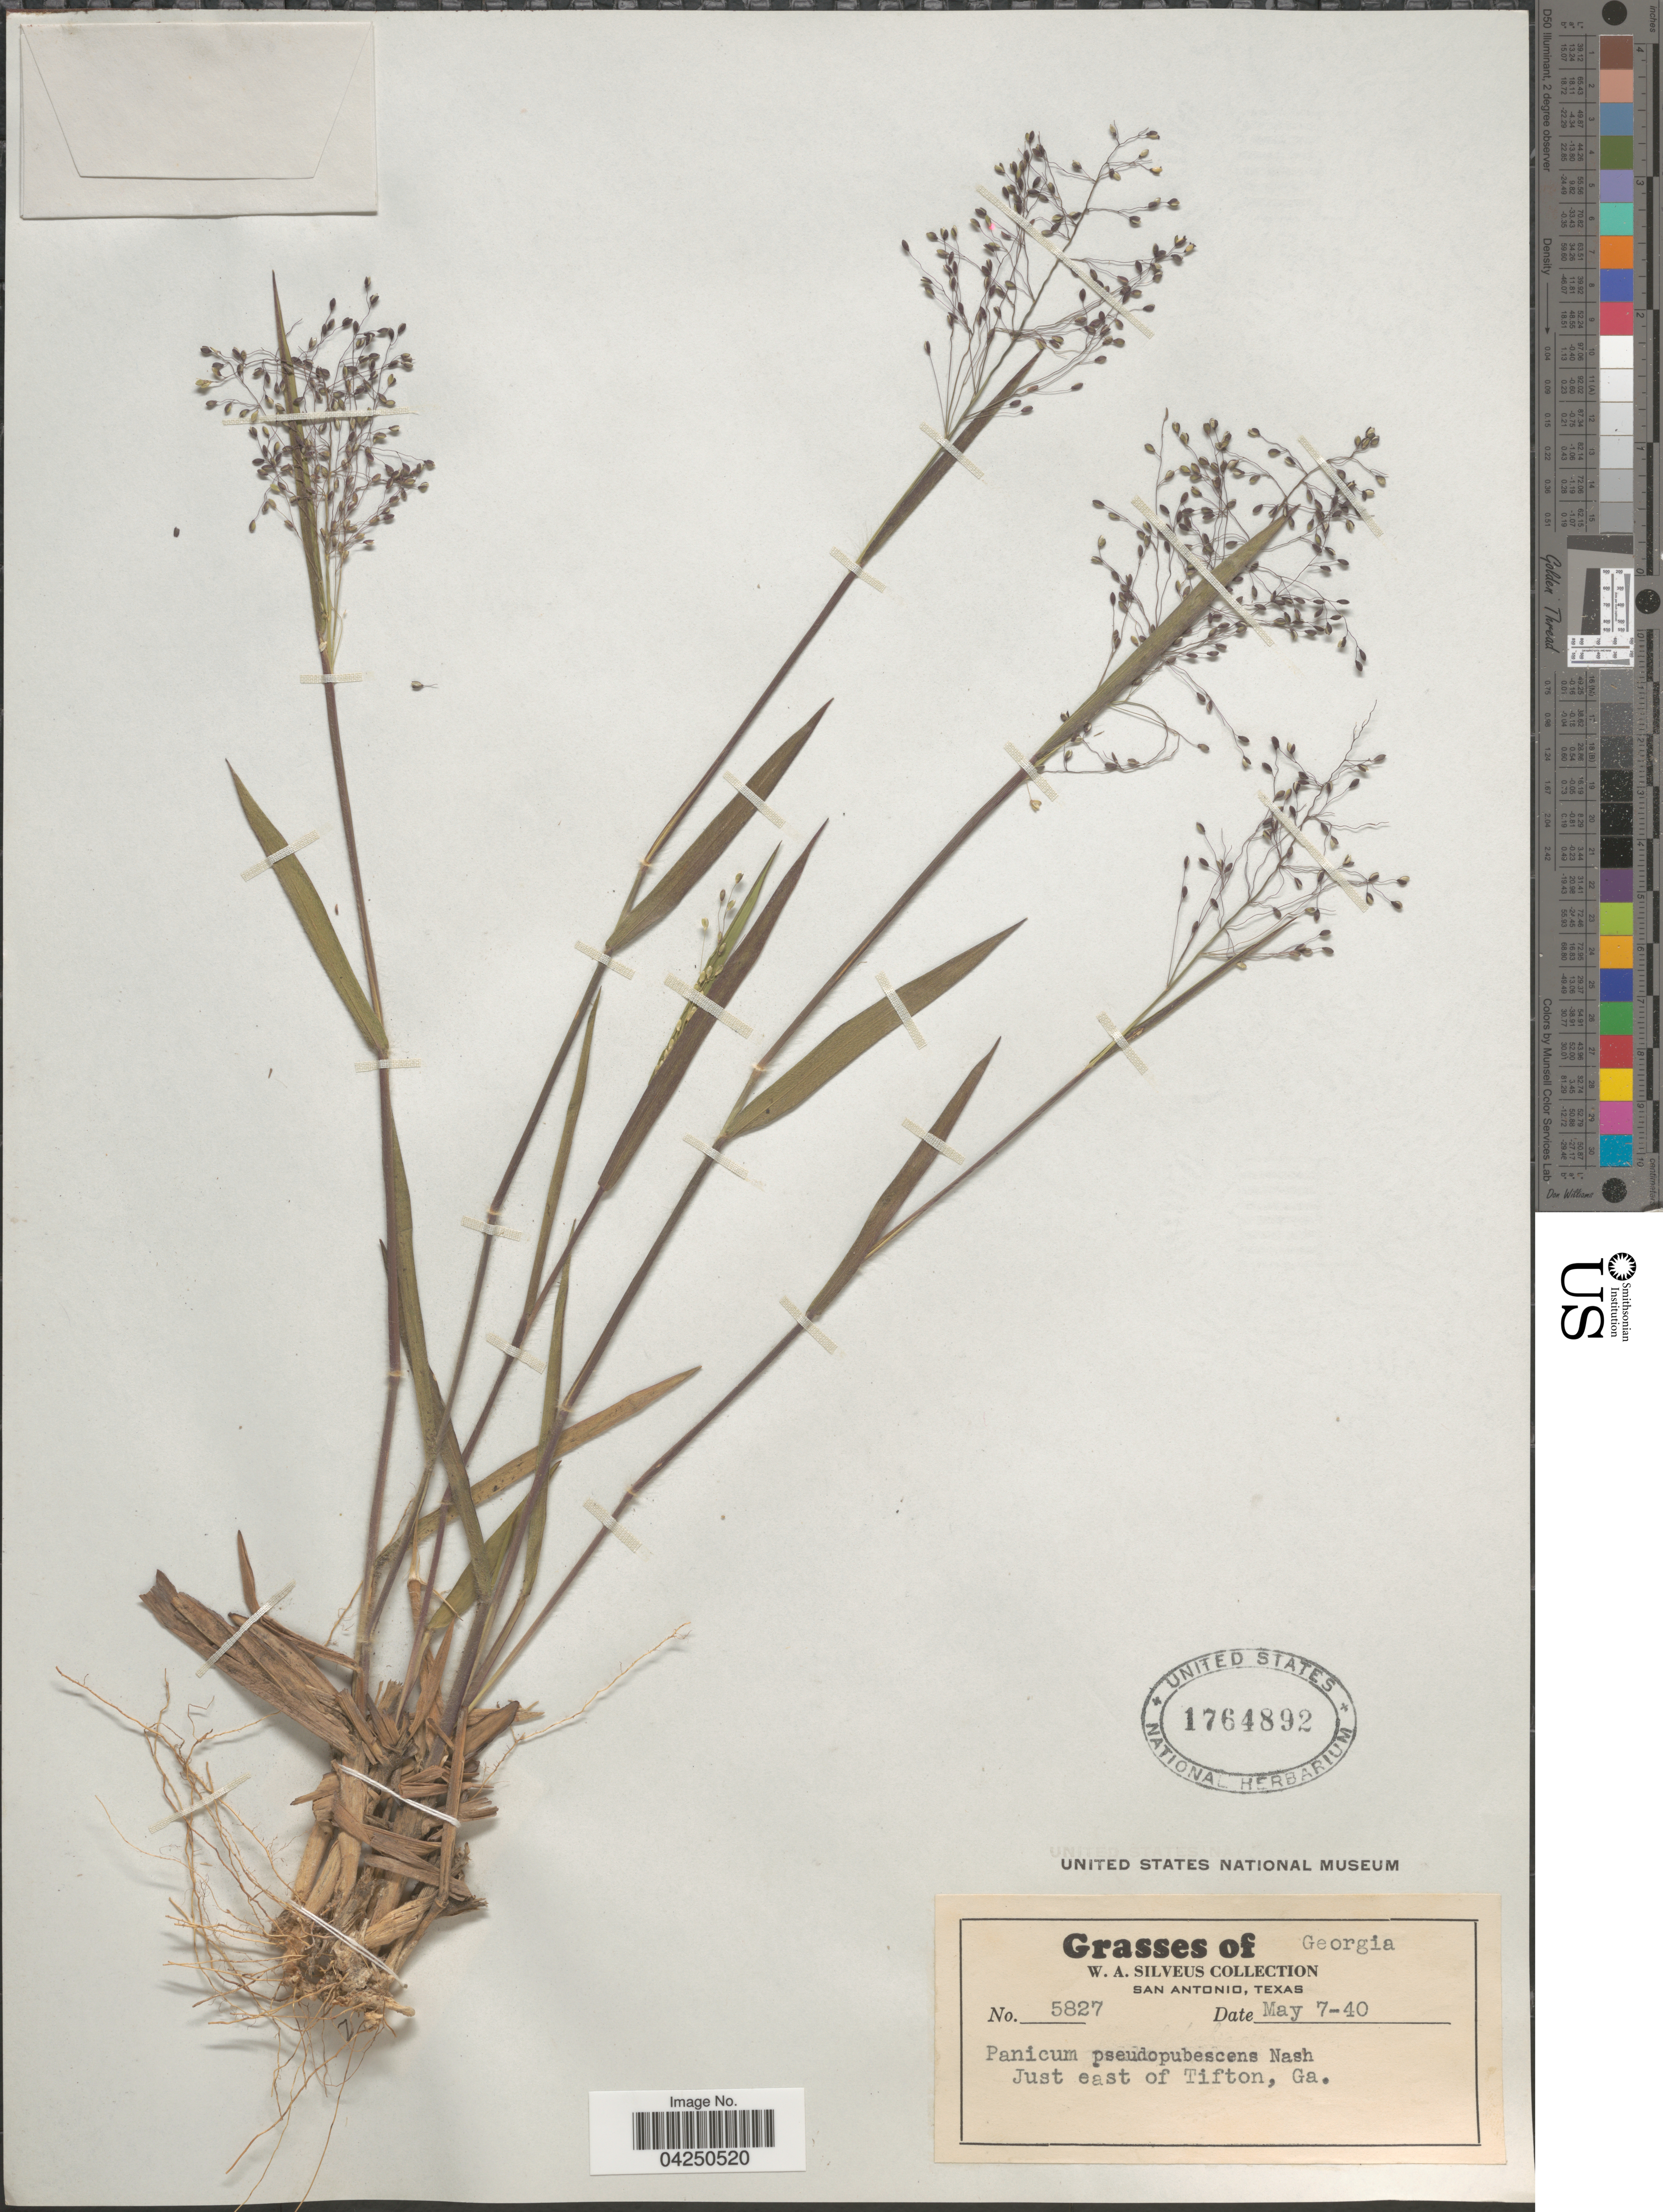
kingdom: Plantae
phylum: Tracheophyta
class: Liliopsida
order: Poales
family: Poaceae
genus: Dichanthelium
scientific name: Dichanthelium acuminatum var. acuminatum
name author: (Sw.) Gould & C.A. Clark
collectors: W. Silveus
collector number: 5827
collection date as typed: Transcribed d/m/y: 7/5/40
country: United States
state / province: Georgia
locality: Just east of Tifton.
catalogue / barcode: US 1764892